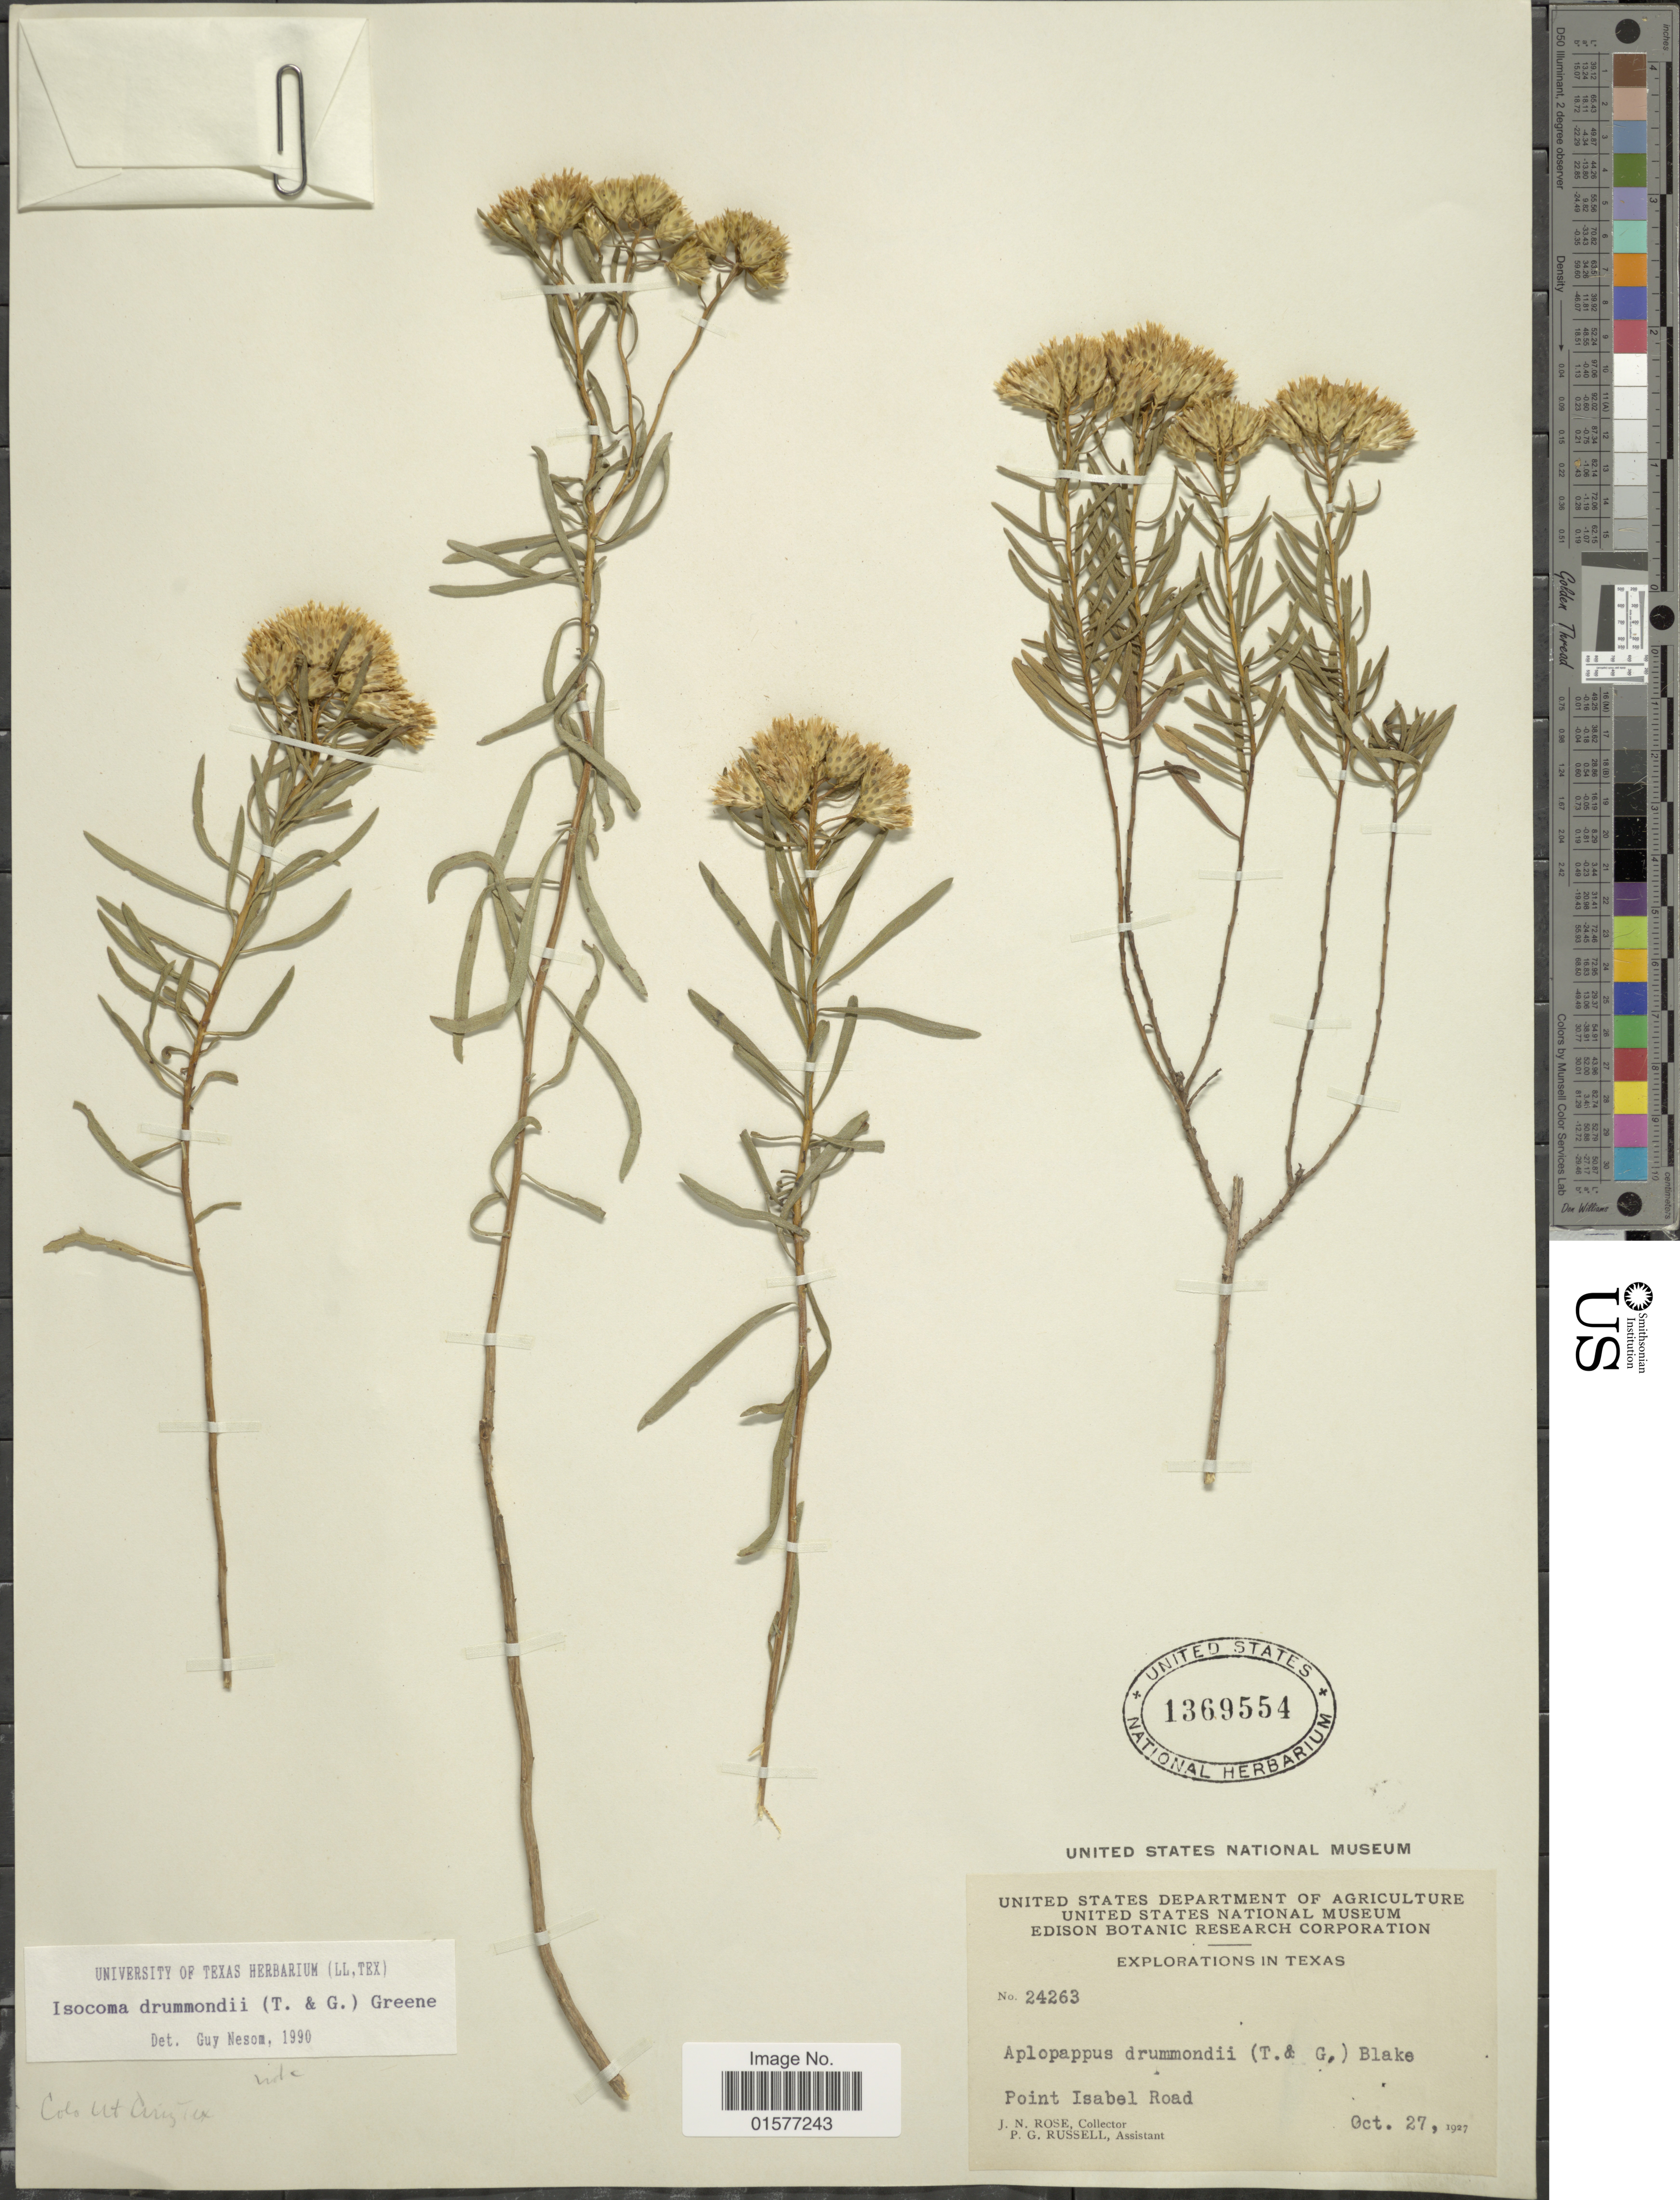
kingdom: Plantae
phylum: Tracheophyta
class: Magnoliopsida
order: Asterales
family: Asteraceae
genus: Isocoma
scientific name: Isocoma drummondii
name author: (Torr. & A. Gray) Greene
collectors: J. N. Rose & P. G. Russell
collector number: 24263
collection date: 1927-10-27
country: United States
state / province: Texas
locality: Point Isabel Road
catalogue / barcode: US 1369554